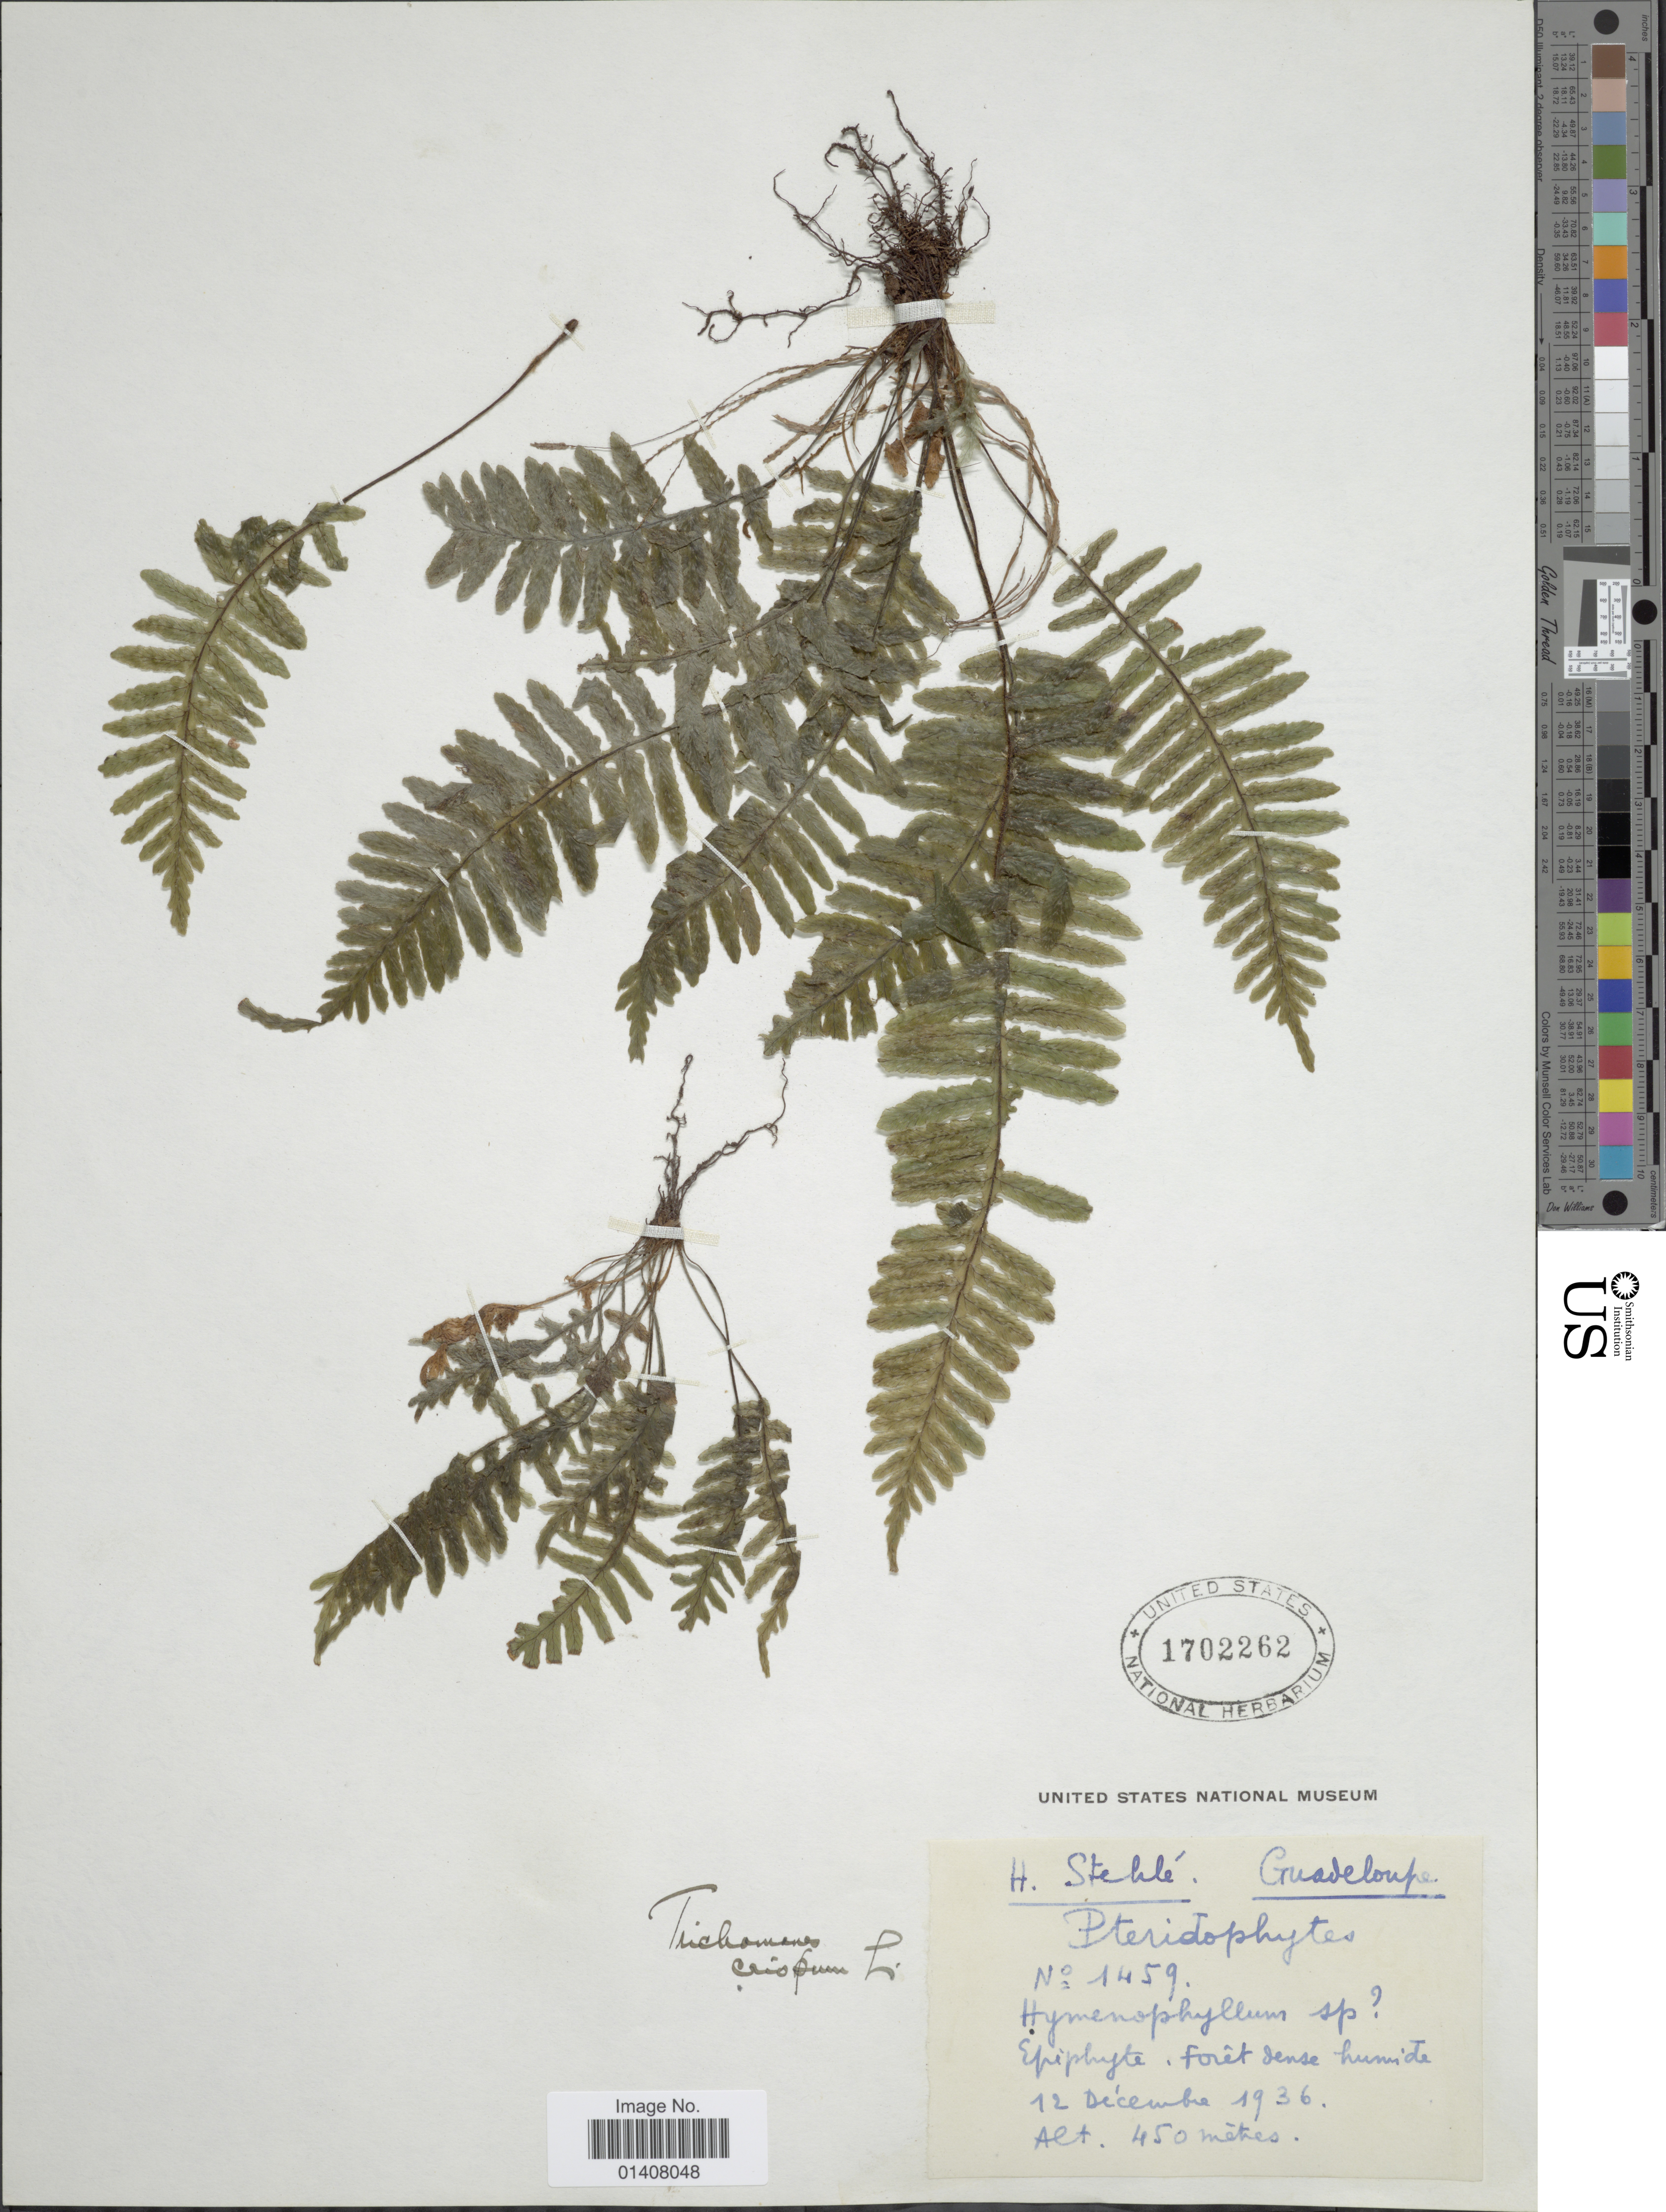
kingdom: Plantae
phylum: Tracheophyta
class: Polypodiopsida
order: Hymenophyllales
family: Hymenophyllaceae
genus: Trichomanes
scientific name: Trichomanes crispum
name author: L.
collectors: H. Stehlé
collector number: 1459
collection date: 1936-12-12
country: Guadeloupe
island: Leeward Is.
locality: Guadeloupe, Forêt dense humide.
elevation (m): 450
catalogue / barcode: US 1702262